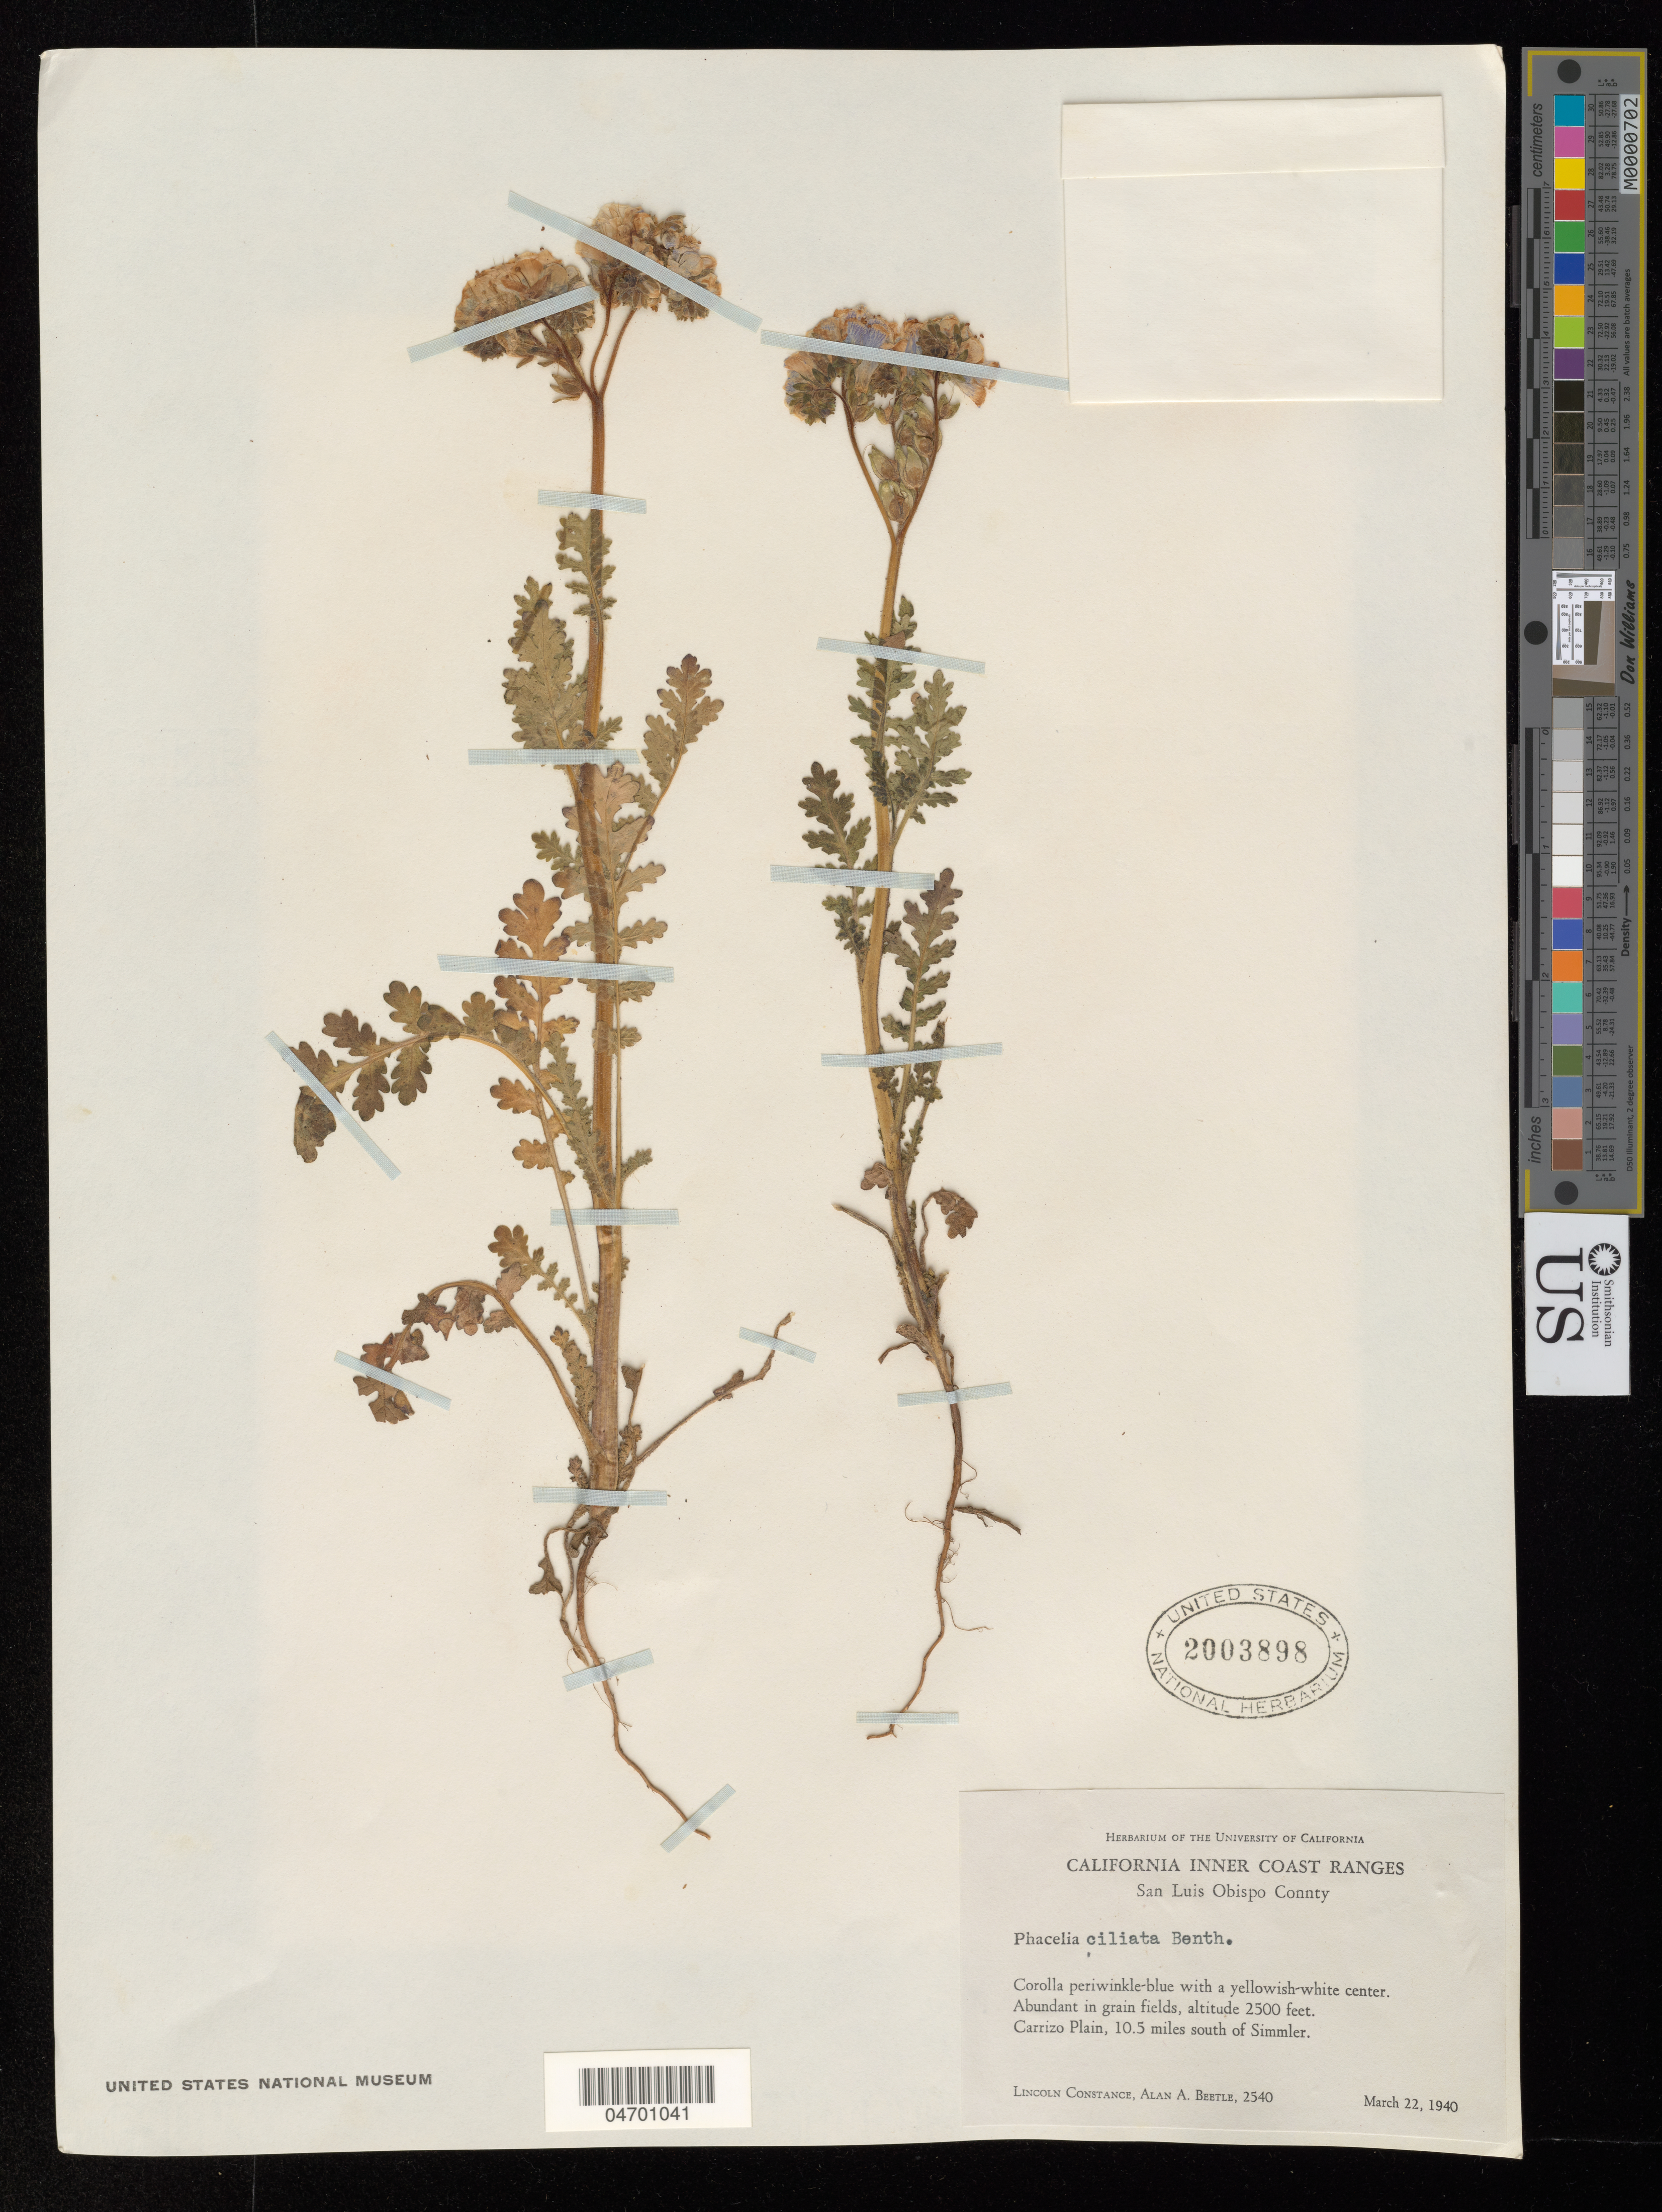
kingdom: Plantae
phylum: Tracheophyta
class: Magnoliopsida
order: Boraginales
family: Hydrophyllaceae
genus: Phacelia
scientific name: Phacelia ciliata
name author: Benth.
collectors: L. Constance & A. A. Beetle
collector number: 2540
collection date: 1940-03-22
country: United States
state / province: California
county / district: San Luis Obispo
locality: California Inner Coast Ranges. San Luis Obispo County. Carrizio Plain, 10.5 miles south of Simmler.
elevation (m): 762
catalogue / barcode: US 2003898